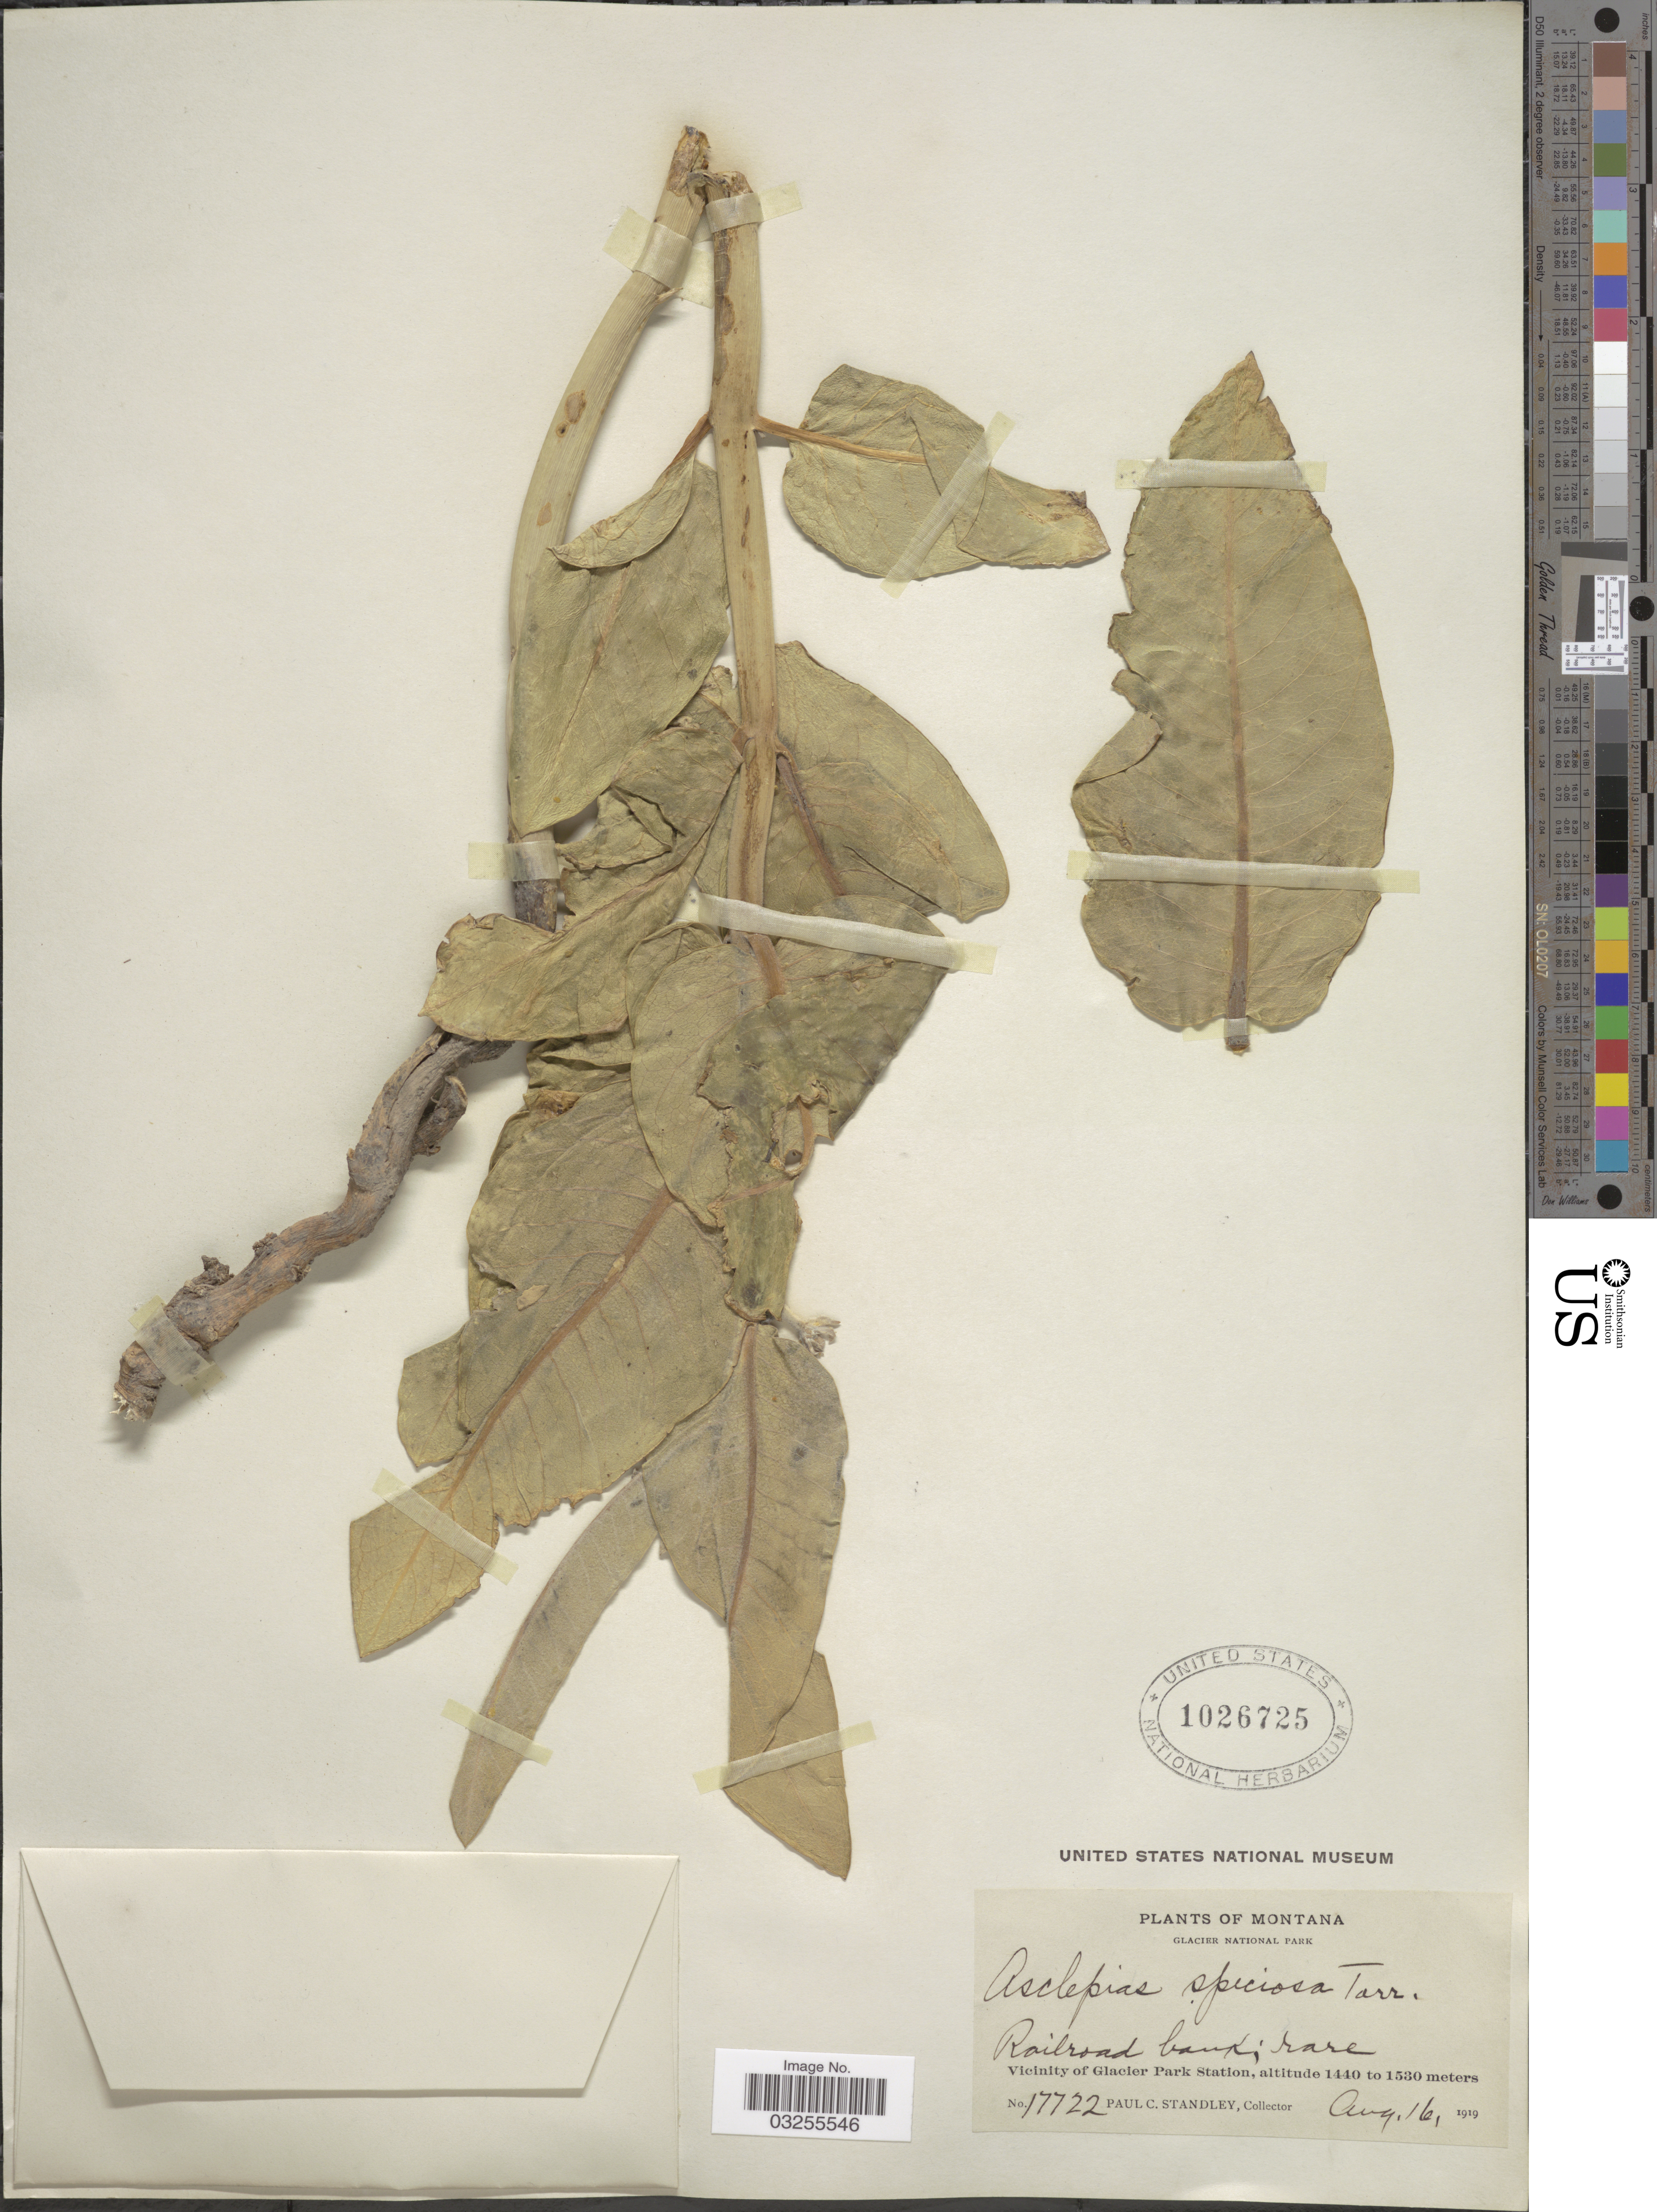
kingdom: Plantae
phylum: Tracheophyta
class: Magnoliopsida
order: Gentianales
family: Apocynaceae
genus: Asclepias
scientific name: Asclepias speciosa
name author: Torr.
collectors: P. C. Standley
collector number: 17722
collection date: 1919-08-16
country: United States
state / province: Montana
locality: Glacier National Park, Railroad bank; Vicinity of Glacier Park Station.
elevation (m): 1440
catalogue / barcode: US 1026725